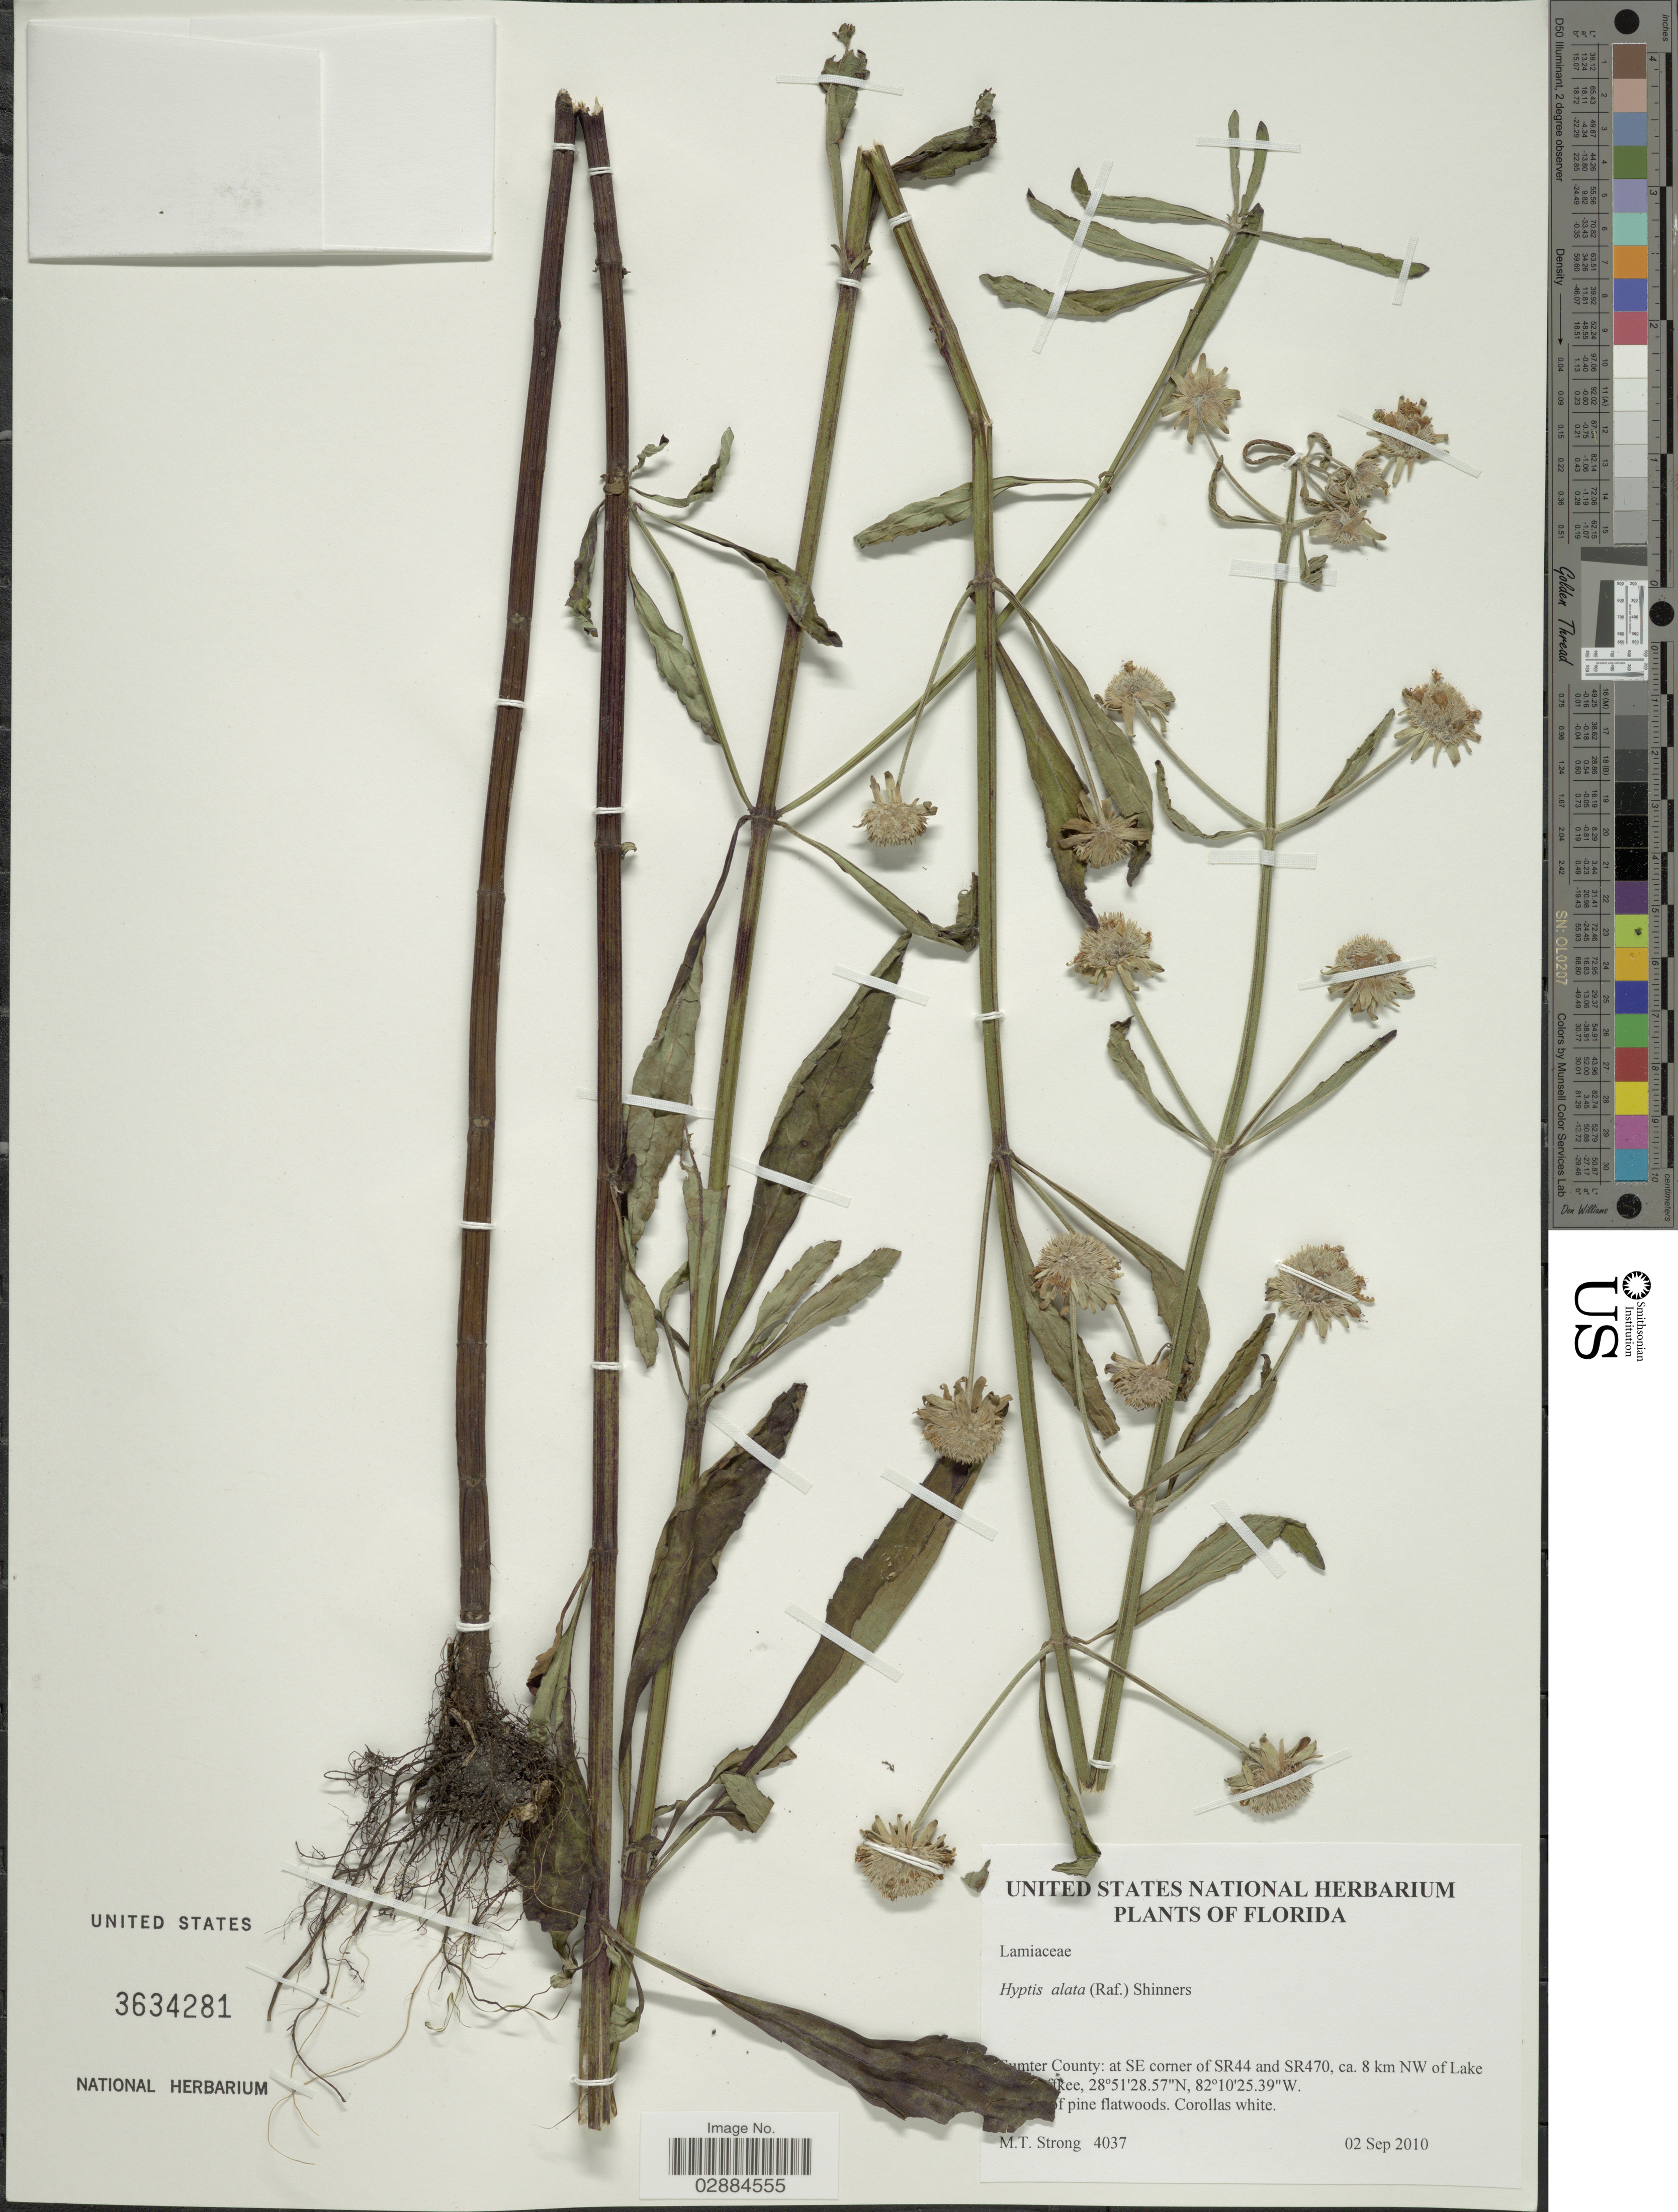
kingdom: Plantae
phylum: Tracheophyta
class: Magnoliopsida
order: Lamiales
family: Lamiaceae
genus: Hyptis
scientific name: Hyptis alata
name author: (Raf.) Shinners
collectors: M. T. Strong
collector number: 4037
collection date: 2010-09-02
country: United States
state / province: Florida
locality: Sumter County: at SE corner of SR44 and SR470, ca. 8 km NW of Lake Panasoffkee.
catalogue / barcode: US 3634281